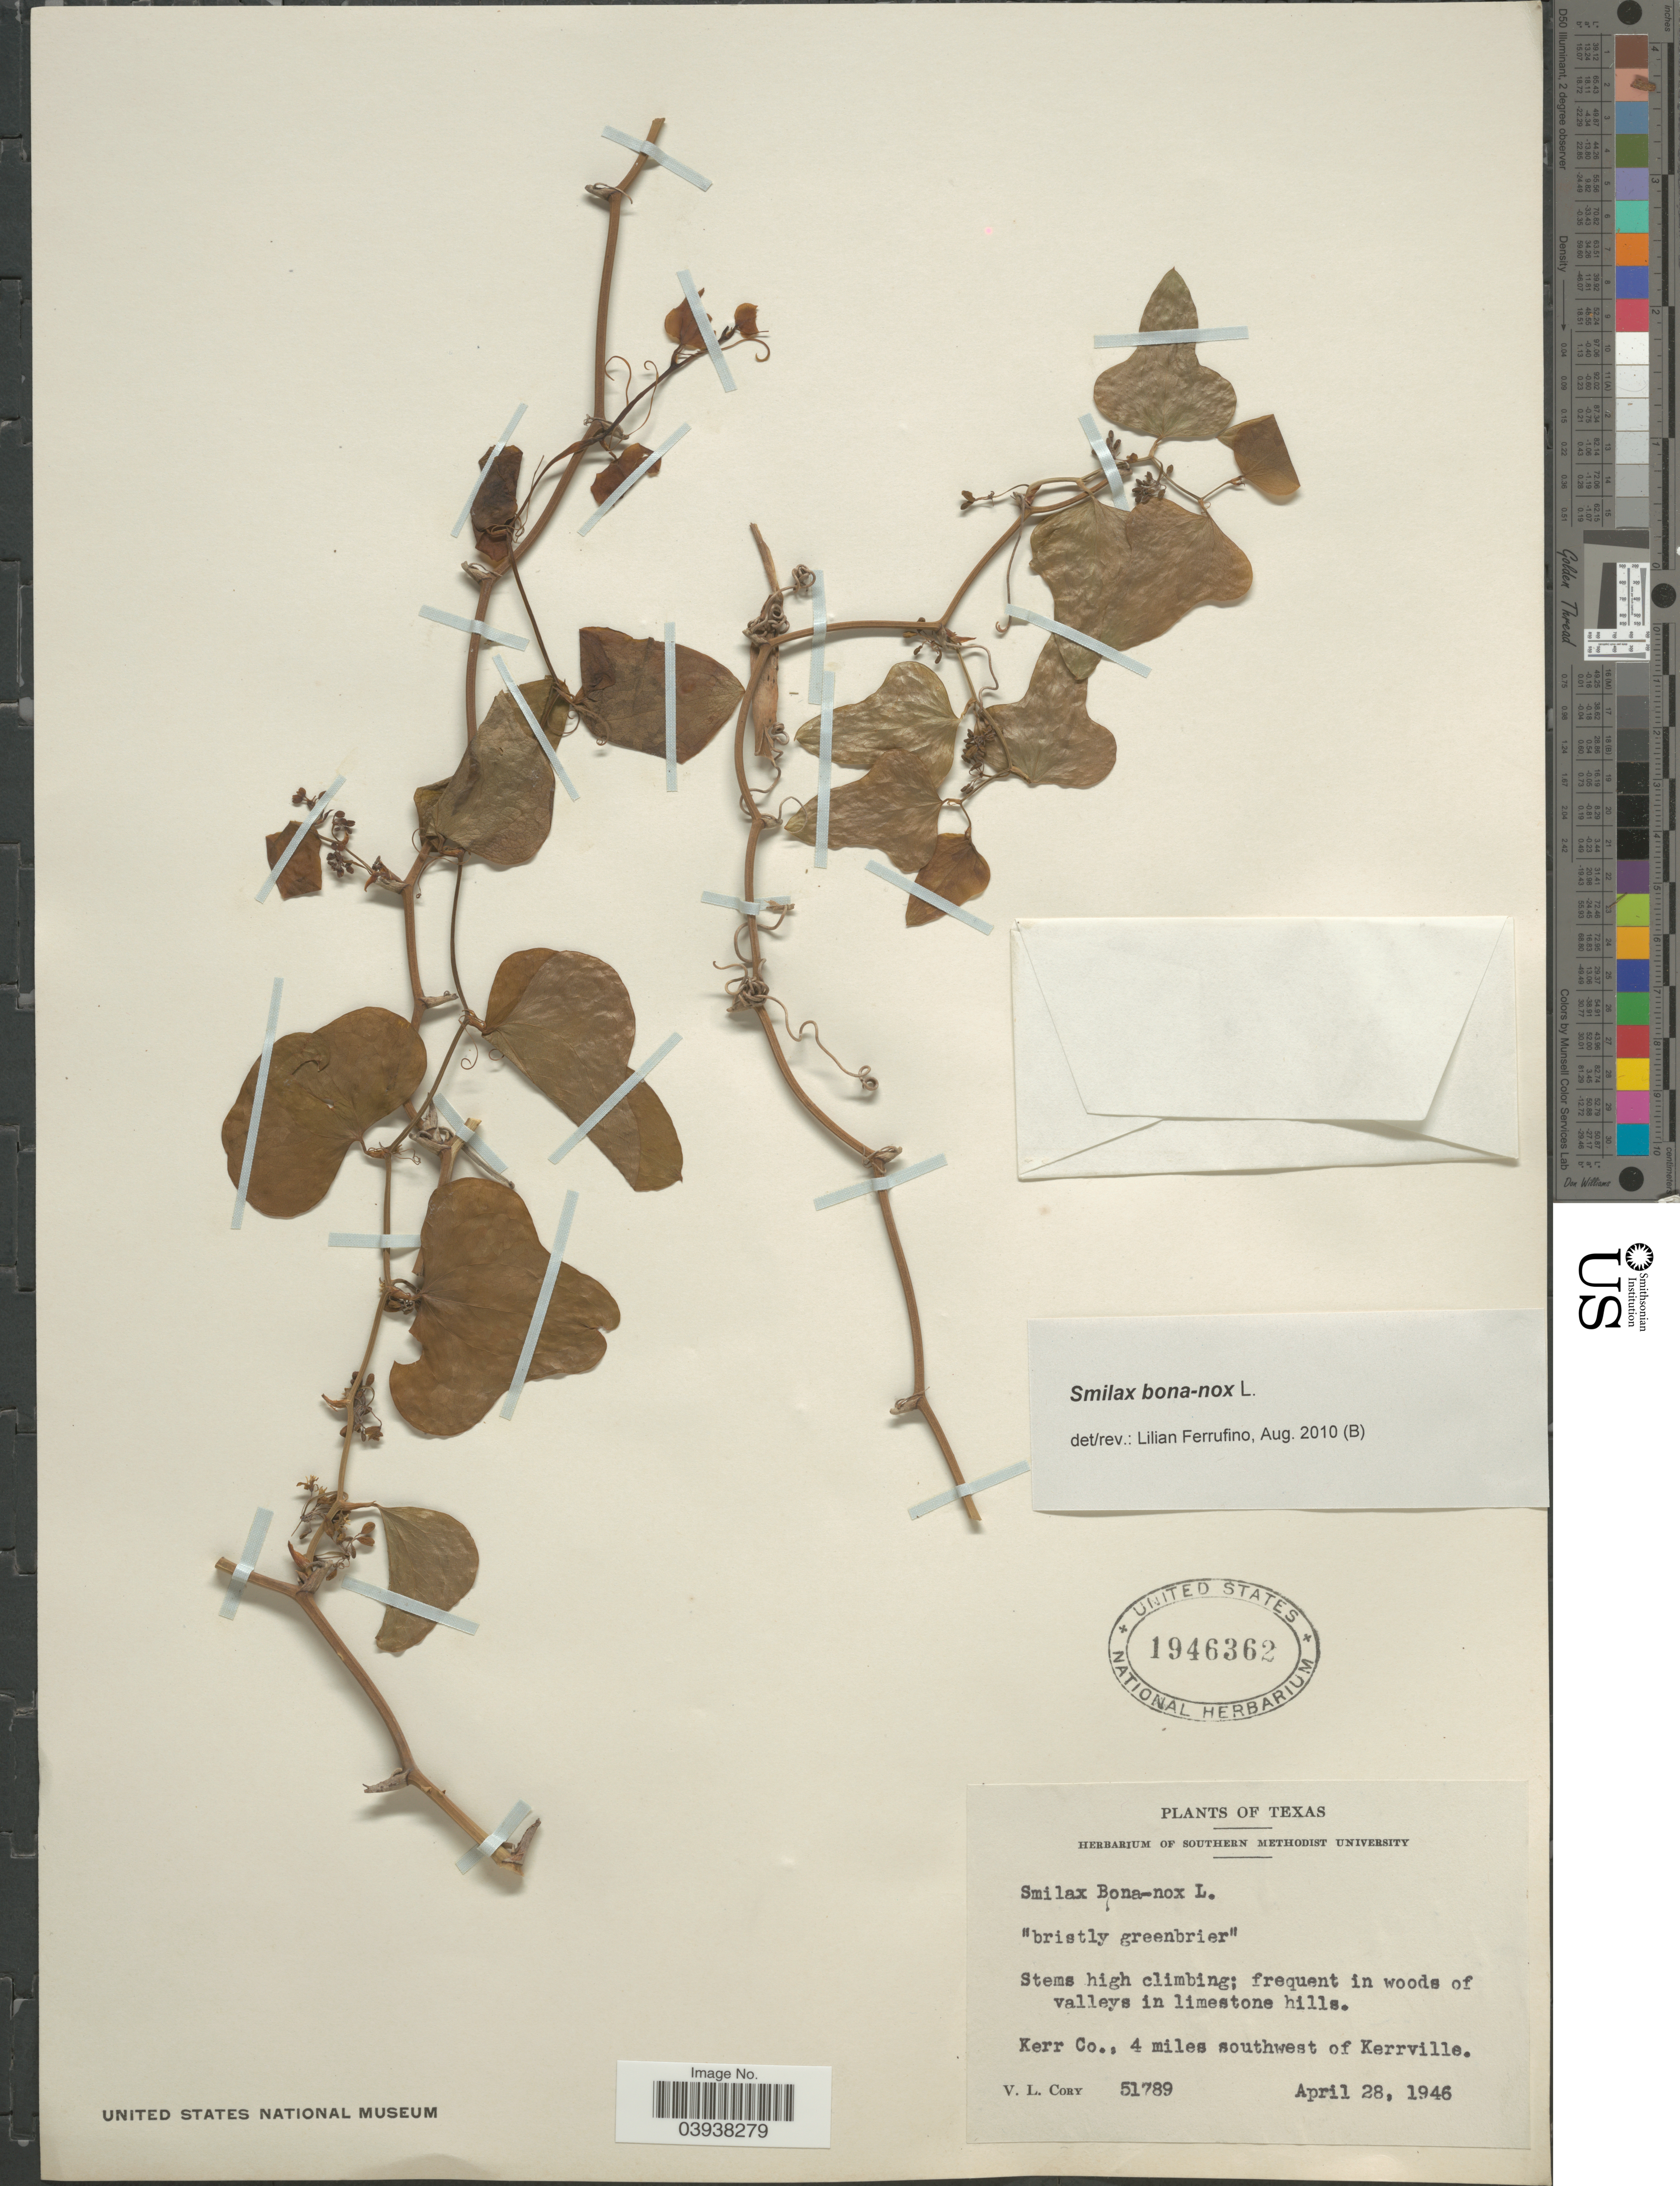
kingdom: Plantae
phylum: Tracheophyta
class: Liliopsida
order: Liliales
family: Smilacaceae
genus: Smilax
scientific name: Smilax bona-nox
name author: L.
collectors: V. Cory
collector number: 51789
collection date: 1946-04-28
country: United States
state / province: Texas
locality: Kerr Co., 4 miles southwest of Kerrville.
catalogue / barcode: US 1946362